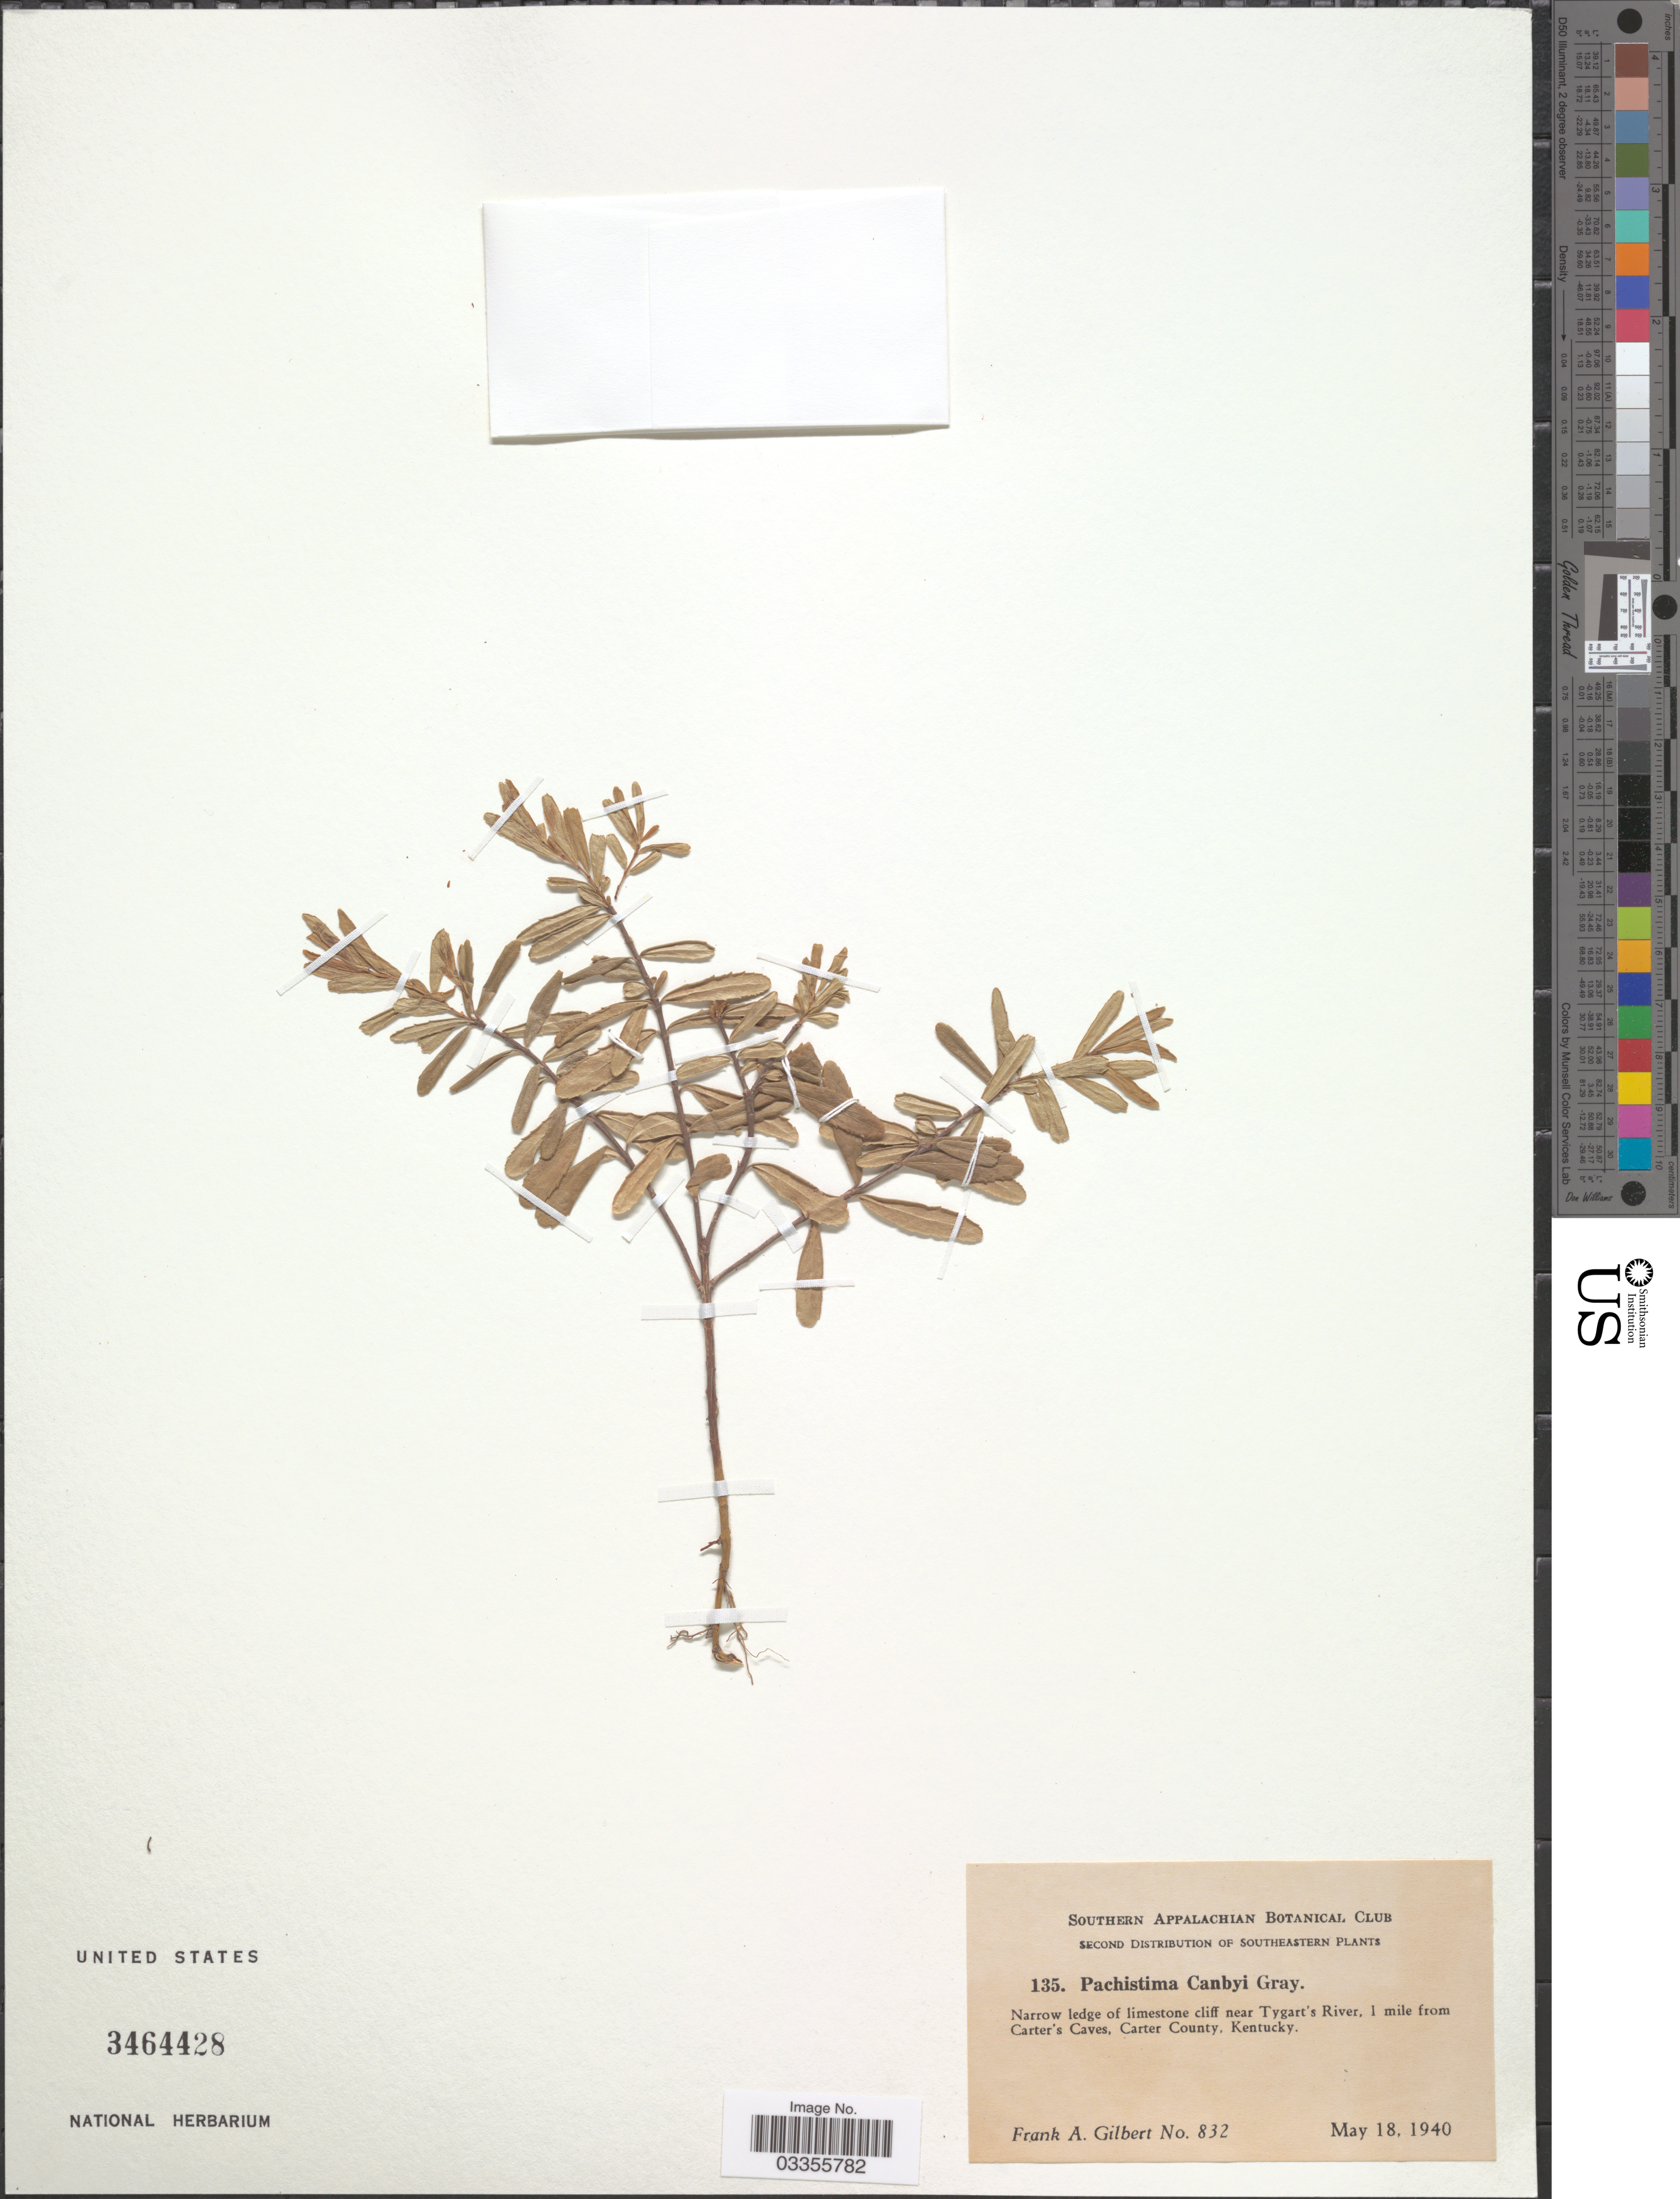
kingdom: Plantae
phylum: Tracheophyta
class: Magnoliopsida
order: Celastrales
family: Celastraceae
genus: Paxistima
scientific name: Paxistima canbyi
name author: A. Gray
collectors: F. A. Gilbert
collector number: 832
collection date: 1940-05-18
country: United States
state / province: Kentucky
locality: Narrow ledge of limestone cliff near Tygart's River, 1 mile from Carter's Caves, Carter County.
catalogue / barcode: US 3464428